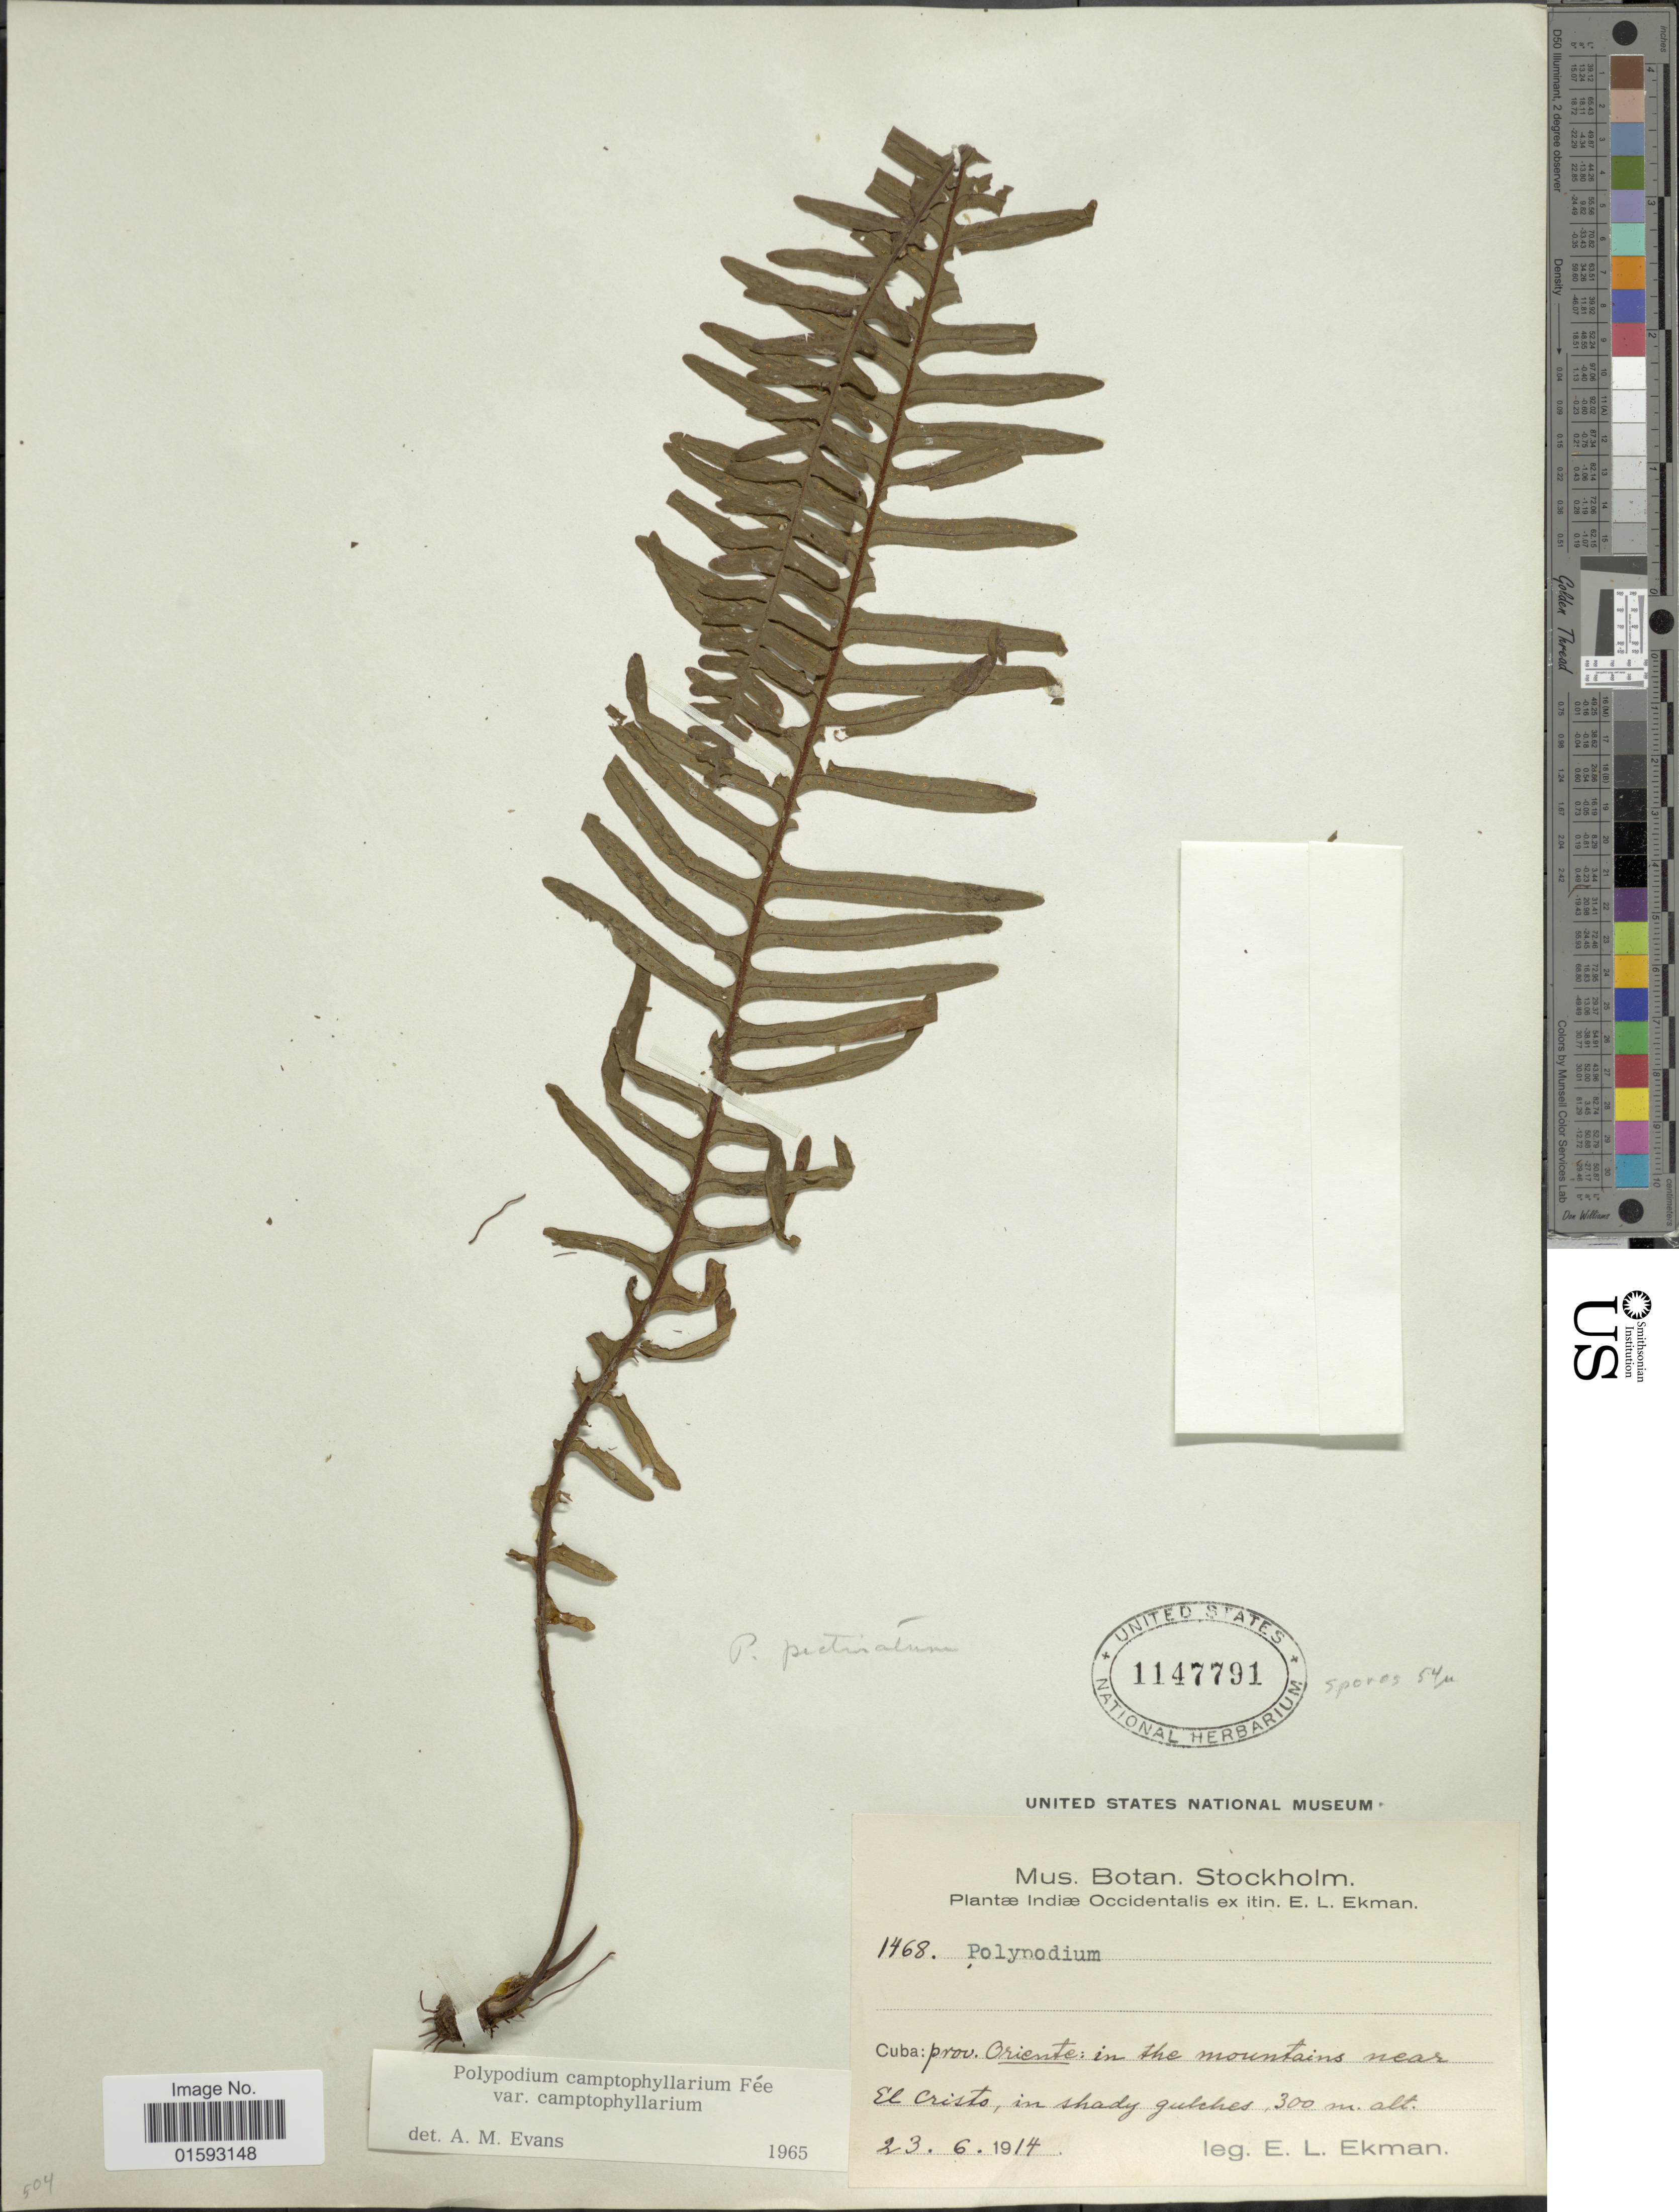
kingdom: Plantae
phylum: Tracheophyta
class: Polypodiopsida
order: Polypodiales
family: Polypodiaceae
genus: Pecluma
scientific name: Pecluma camptophyllaria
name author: (Fée) M.G. Price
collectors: E. L. Ekman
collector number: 144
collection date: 1914-06-23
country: Cuba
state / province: Oriente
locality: In the mountains near El Cristo, in shady gulches.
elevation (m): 300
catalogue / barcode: US 1147791